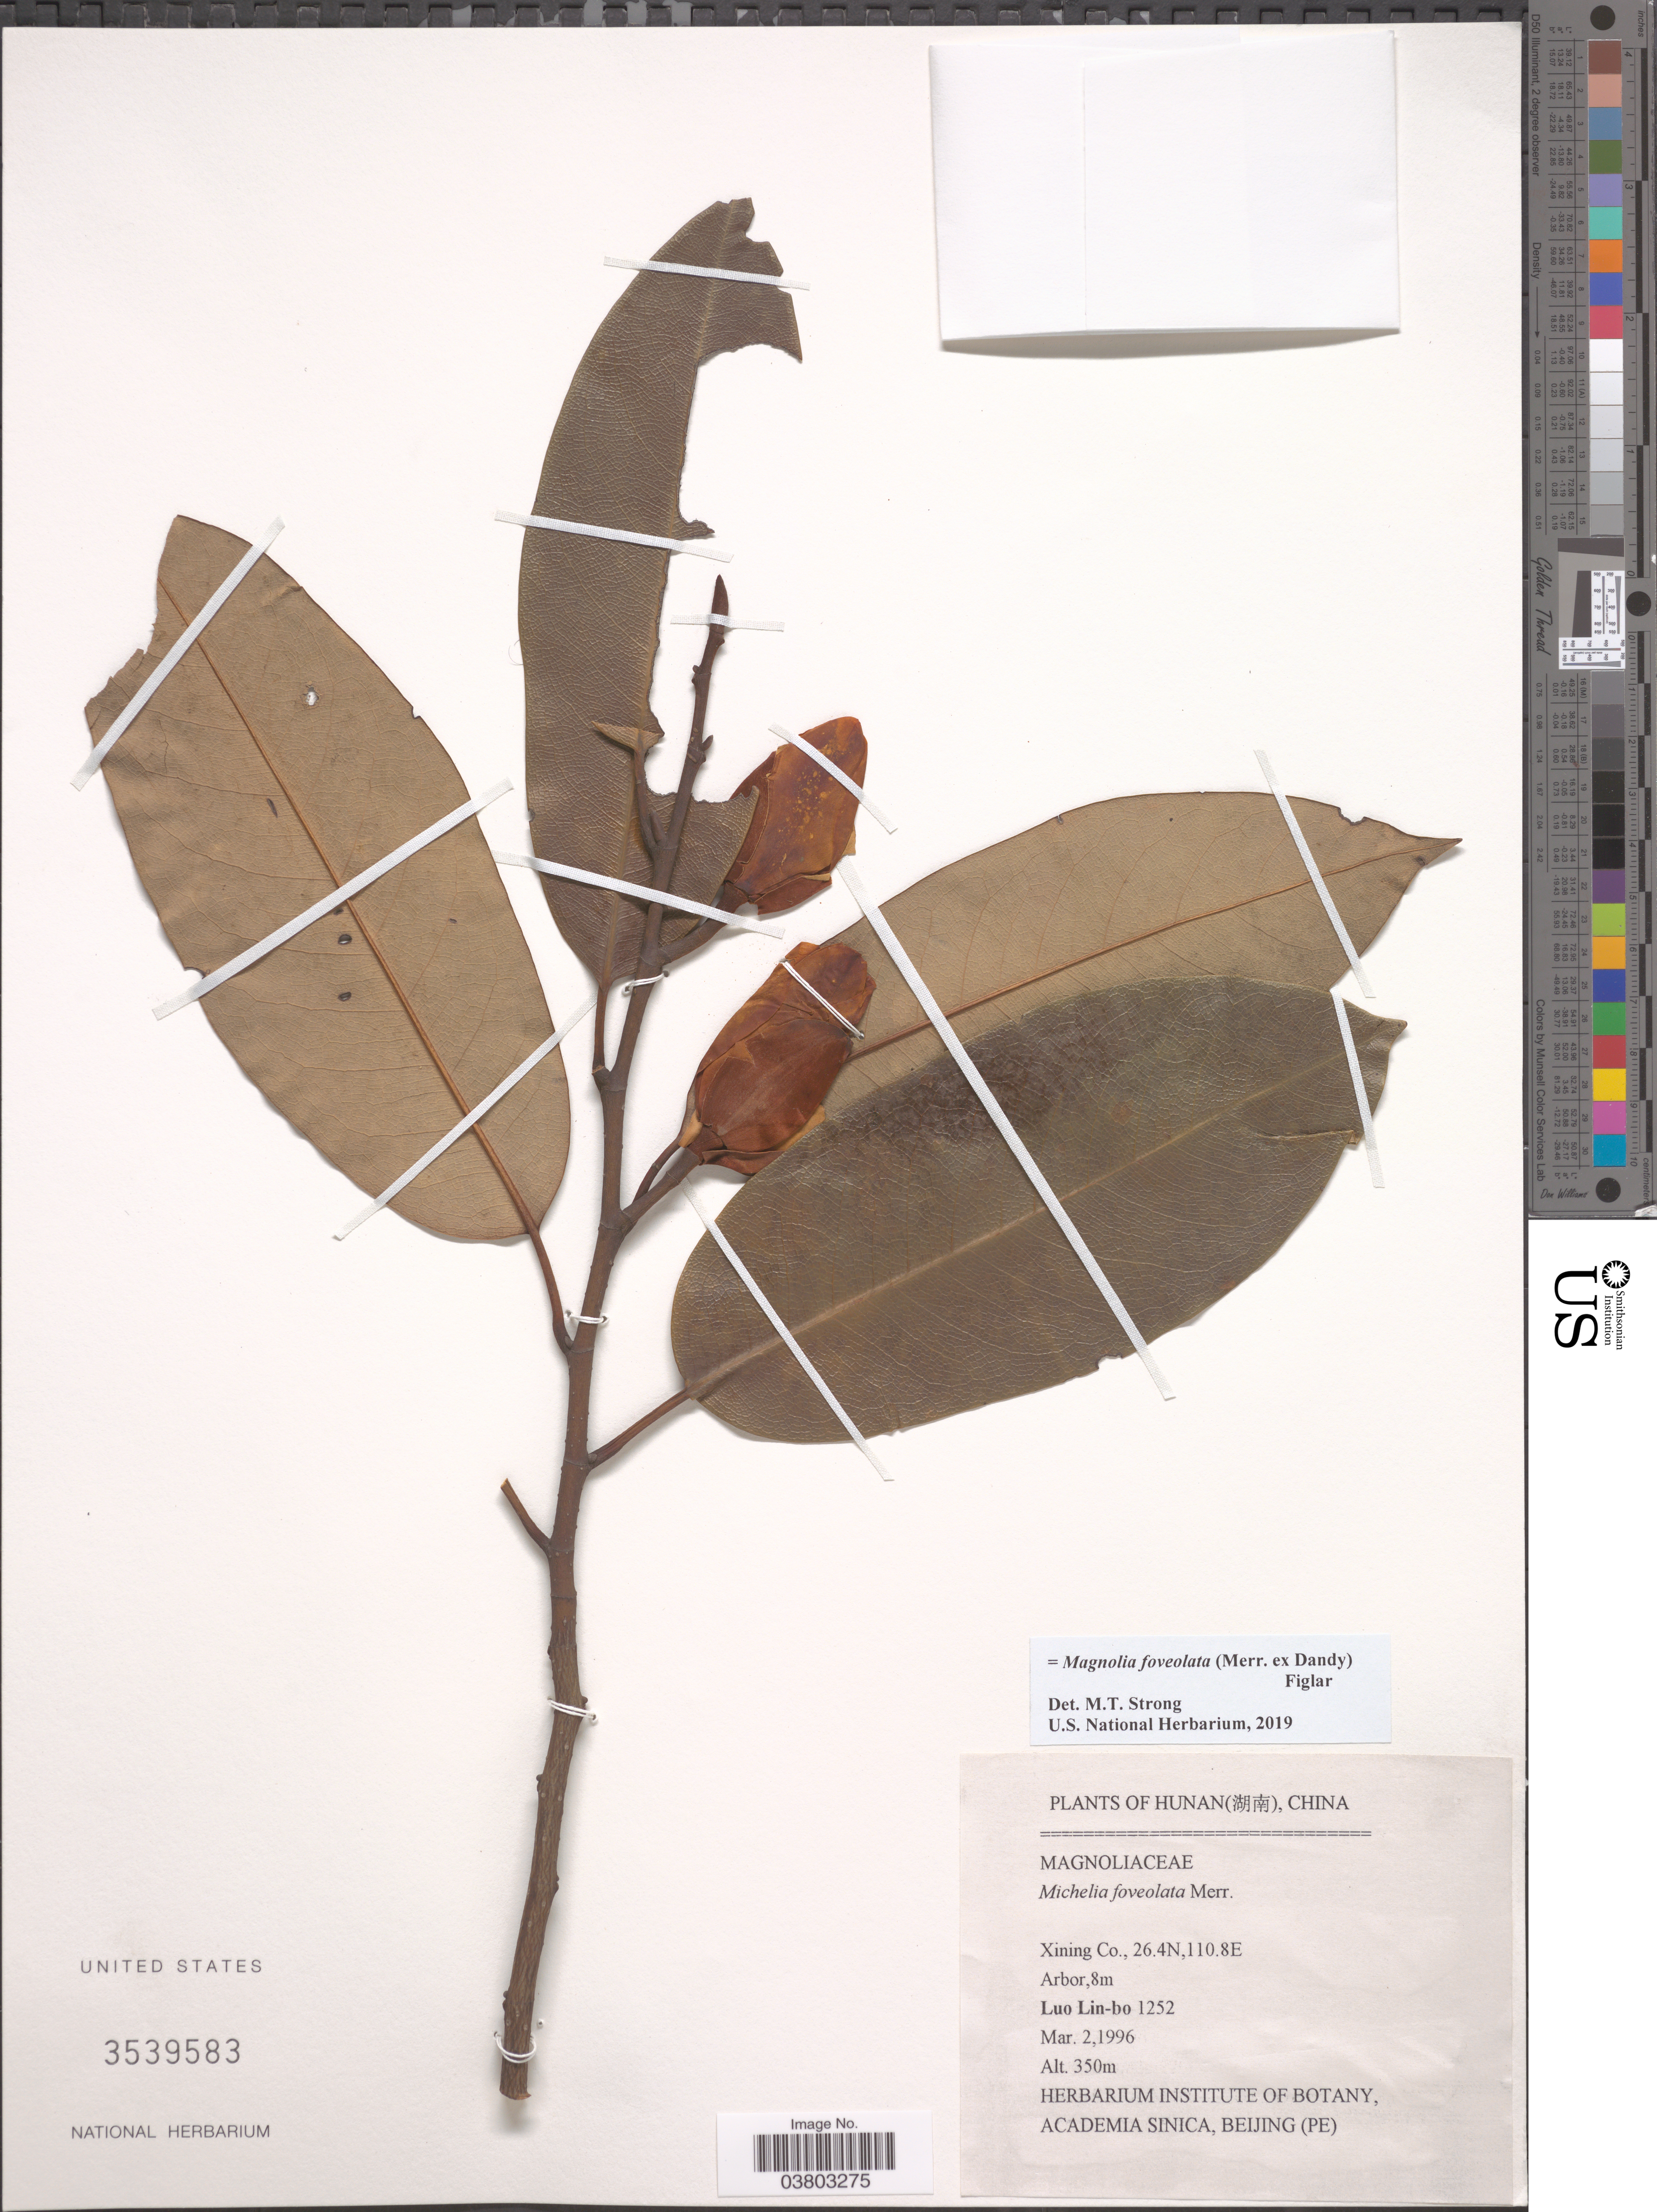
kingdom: Plantae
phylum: Tracheophyta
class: Magnoliopsida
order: Magnoliales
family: Magnoliaceae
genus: Magnolia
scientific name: Magnolia foveolata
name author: (Merr. ex Dandy) Figlar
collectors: L. Lin-bo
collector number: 1252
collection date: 1996-03-02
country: China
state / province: Hunan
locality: Xining Co.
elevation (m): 350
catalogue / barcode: US 3539583